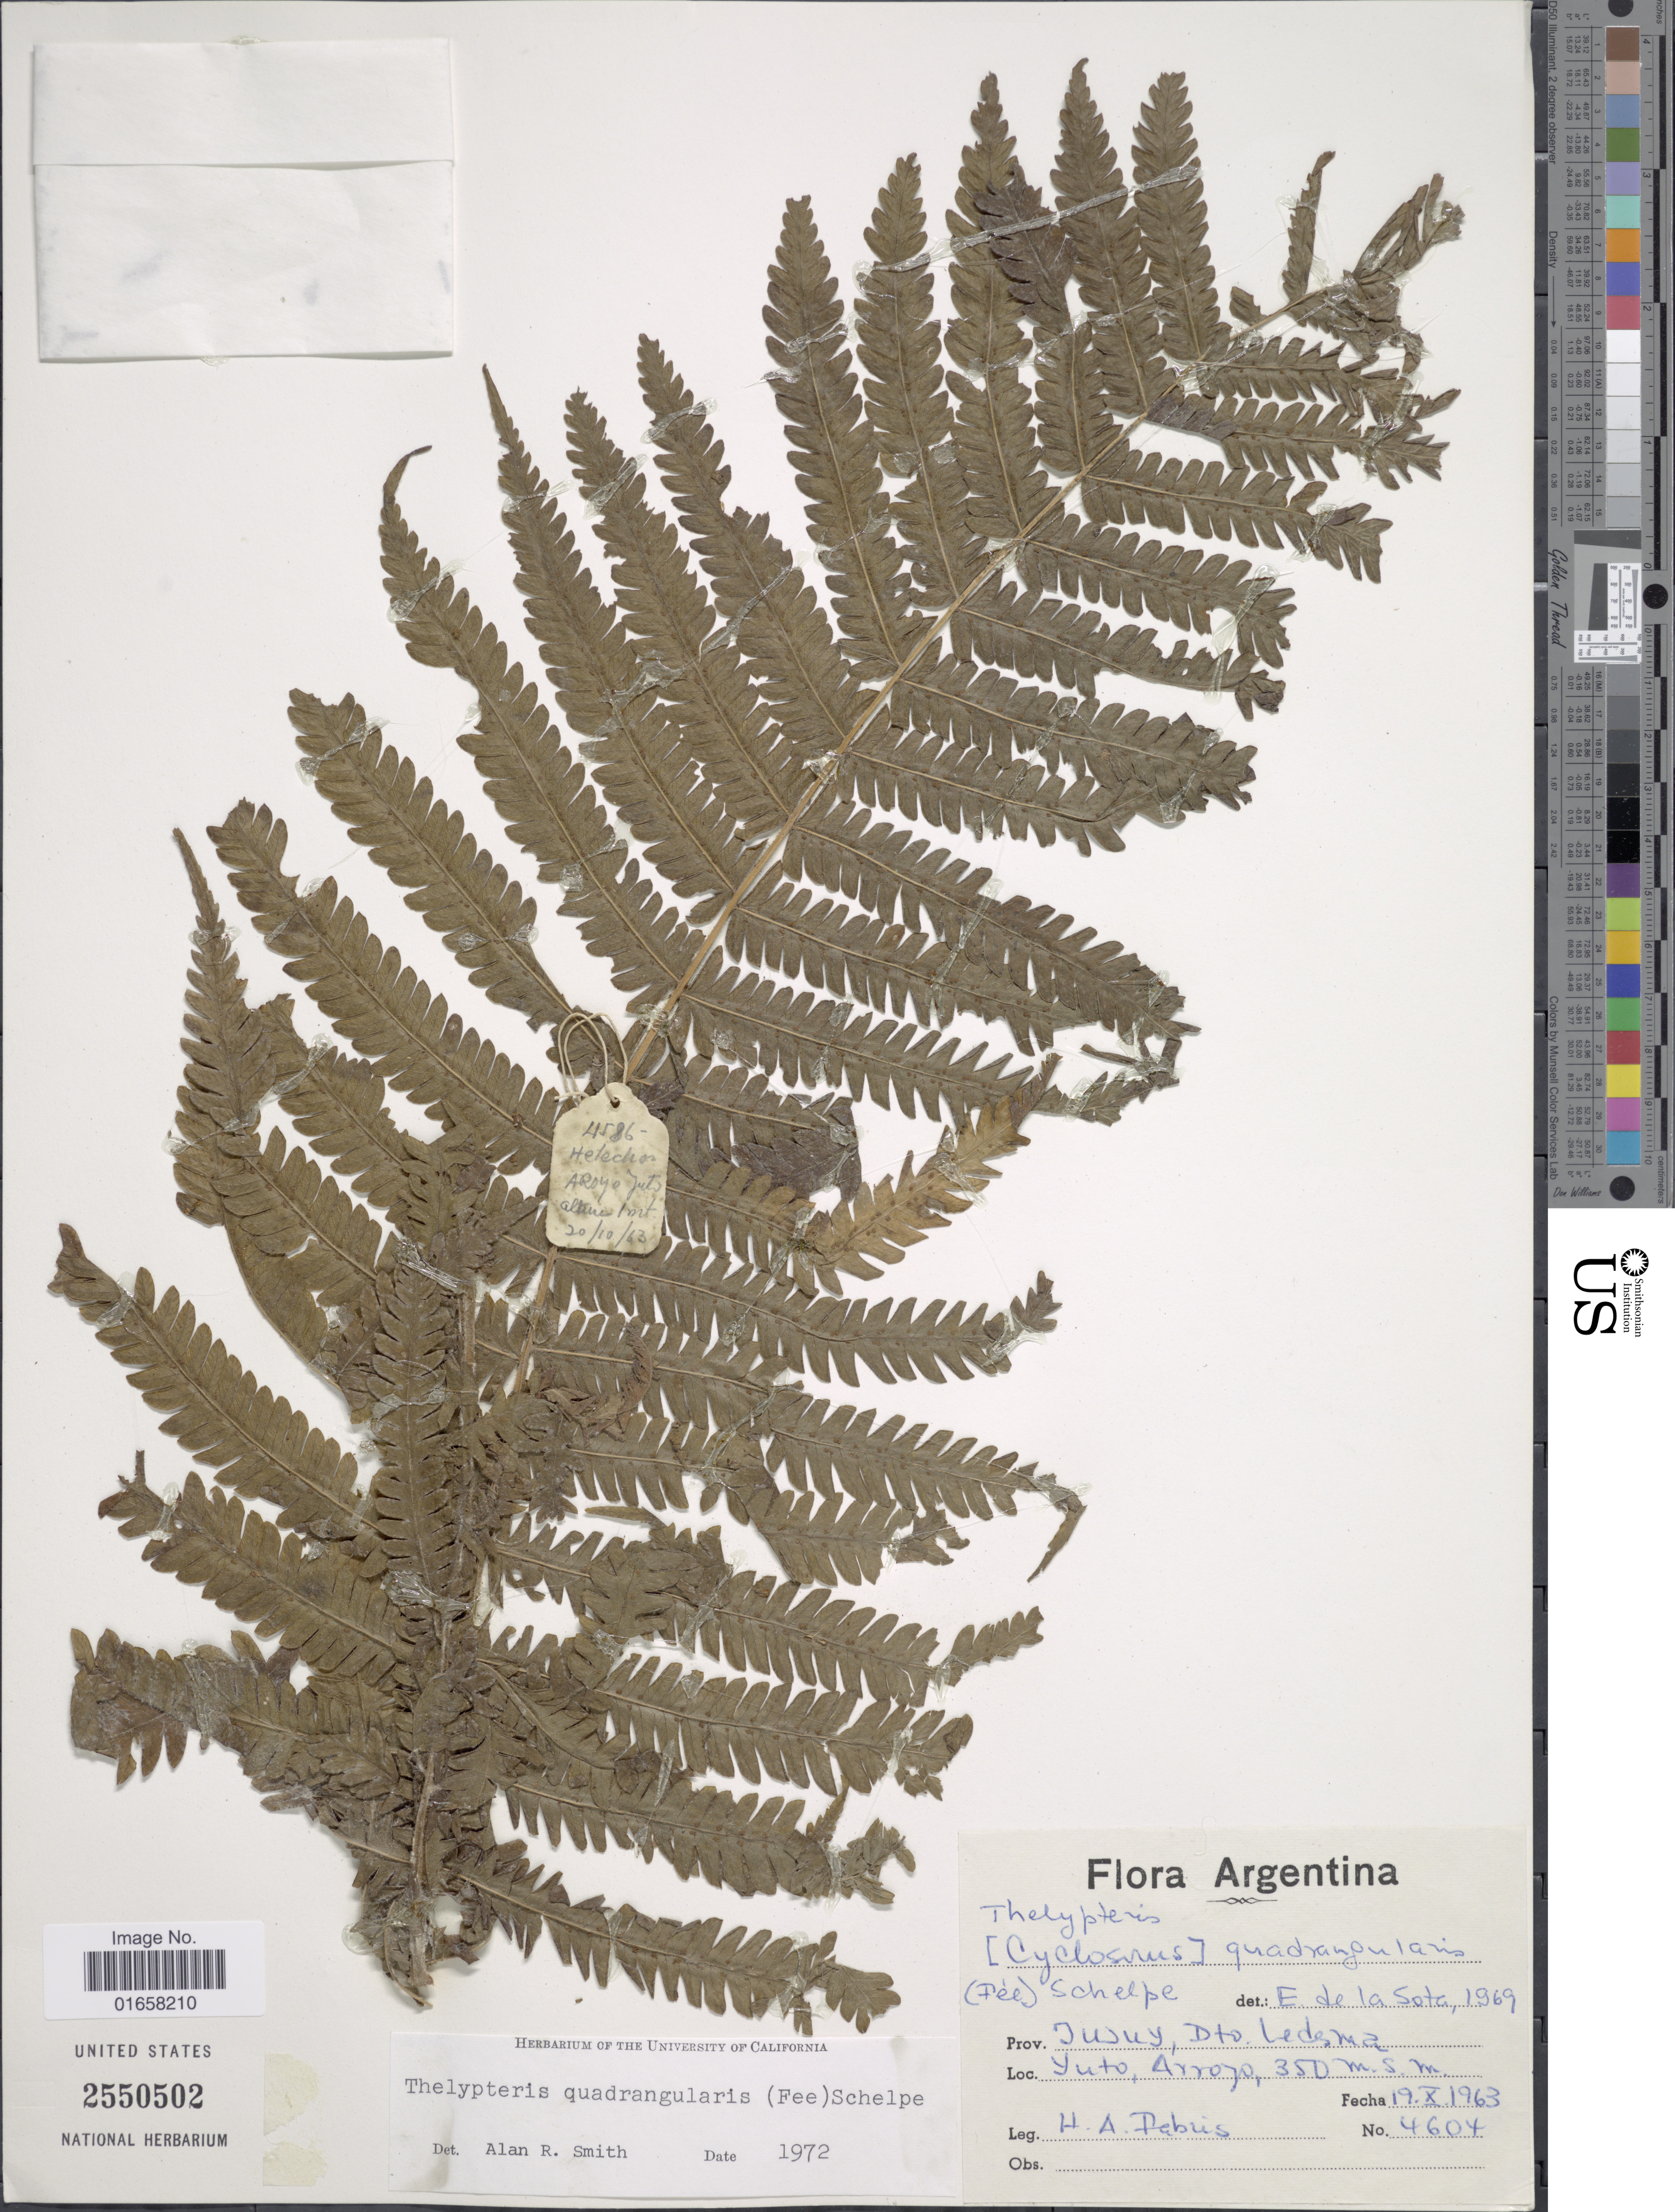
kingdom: Plantae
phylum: Tracheophyta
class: Polypodiopsida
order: Polypodiales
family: Thelypteridaceae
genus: Christella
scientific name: Christella hispidula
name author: (Decne.) Holttum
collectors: H. A. Fabris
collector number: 4604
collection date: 1963-10-19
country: Argentina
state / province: Jujuy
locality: Dto. Ledesma, Yuto, Arroyo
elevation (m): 350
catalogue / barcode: US 2550502